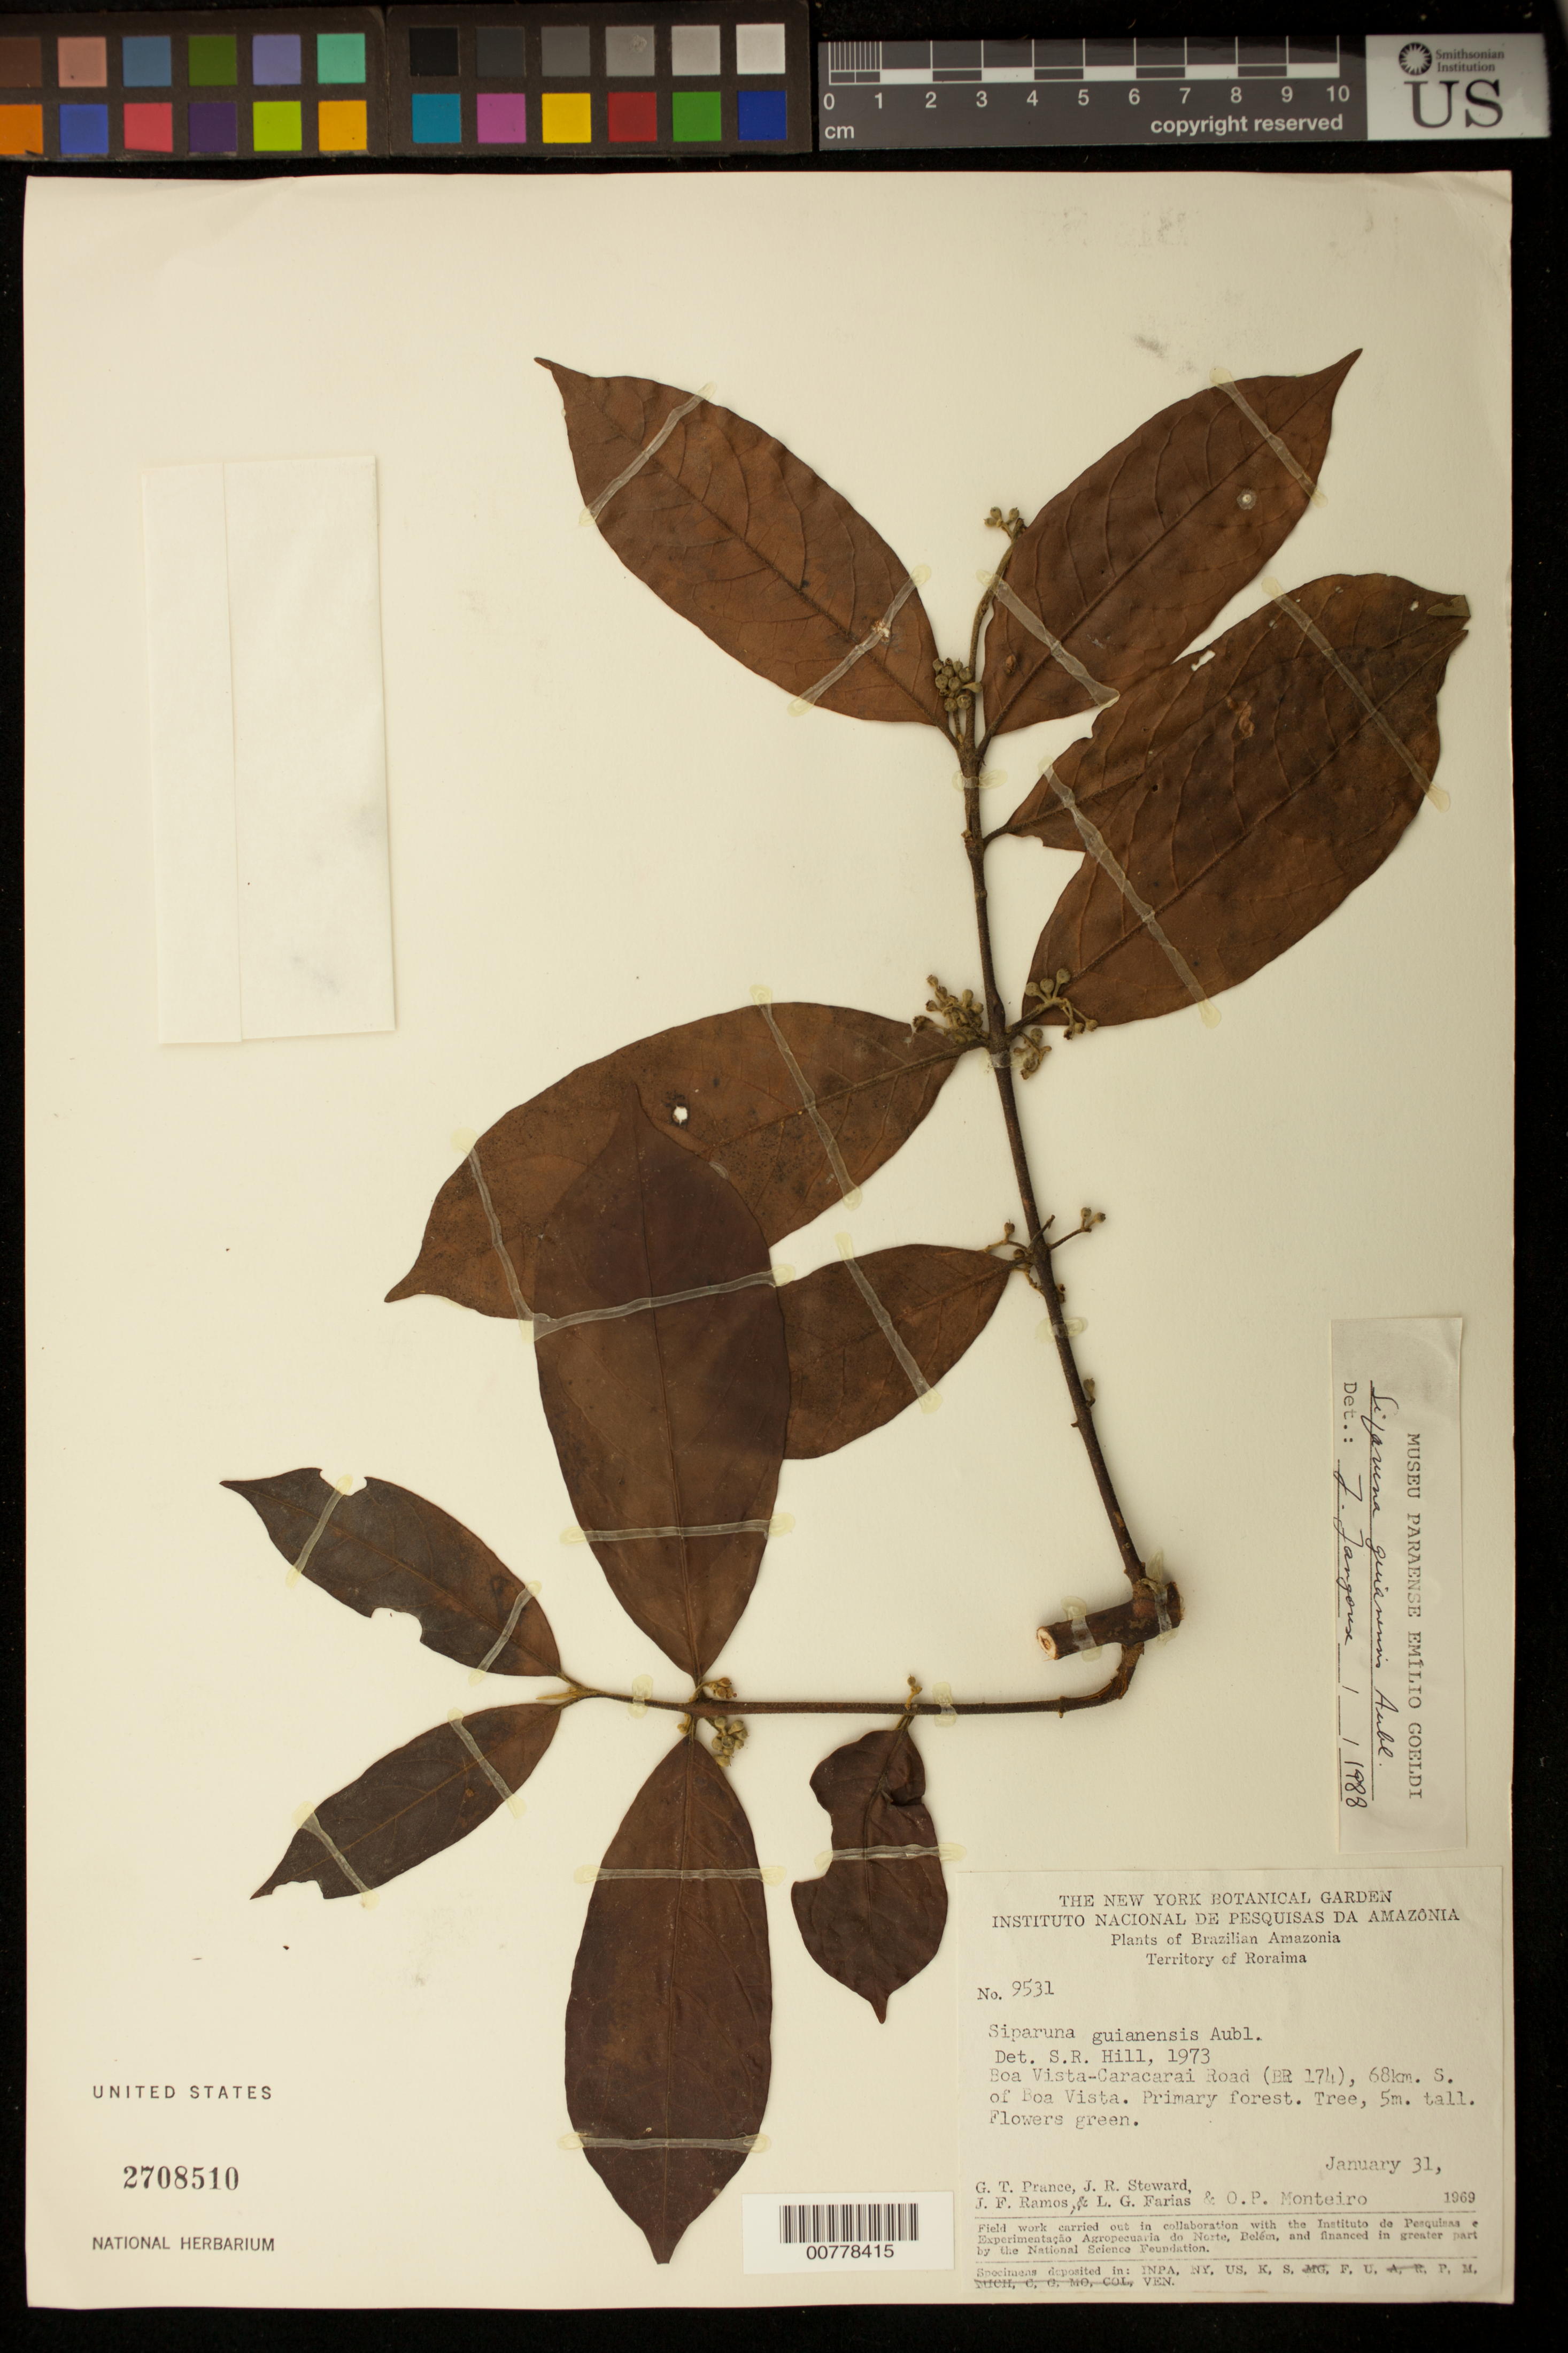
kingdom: Plantae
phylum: Tracheophyta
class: Magnoliopsida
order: Laurales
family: Siparunaceae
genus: Siparuna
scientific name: Siparuna guianensis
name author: Aubl.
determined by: Jangens, J.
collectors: G. T. Prance, J. R. Steward, J. F. Ramos, L. G. Farias & O. P. Monteiro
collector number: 9531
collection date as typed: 31-Jan-69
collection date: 1969-01-31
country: Brazil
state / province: Roraima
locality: Boa Vista - Caracarai Road (BR 174), 68 km S of Boa Vista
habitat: Primary forest.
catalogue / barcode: US 2708510